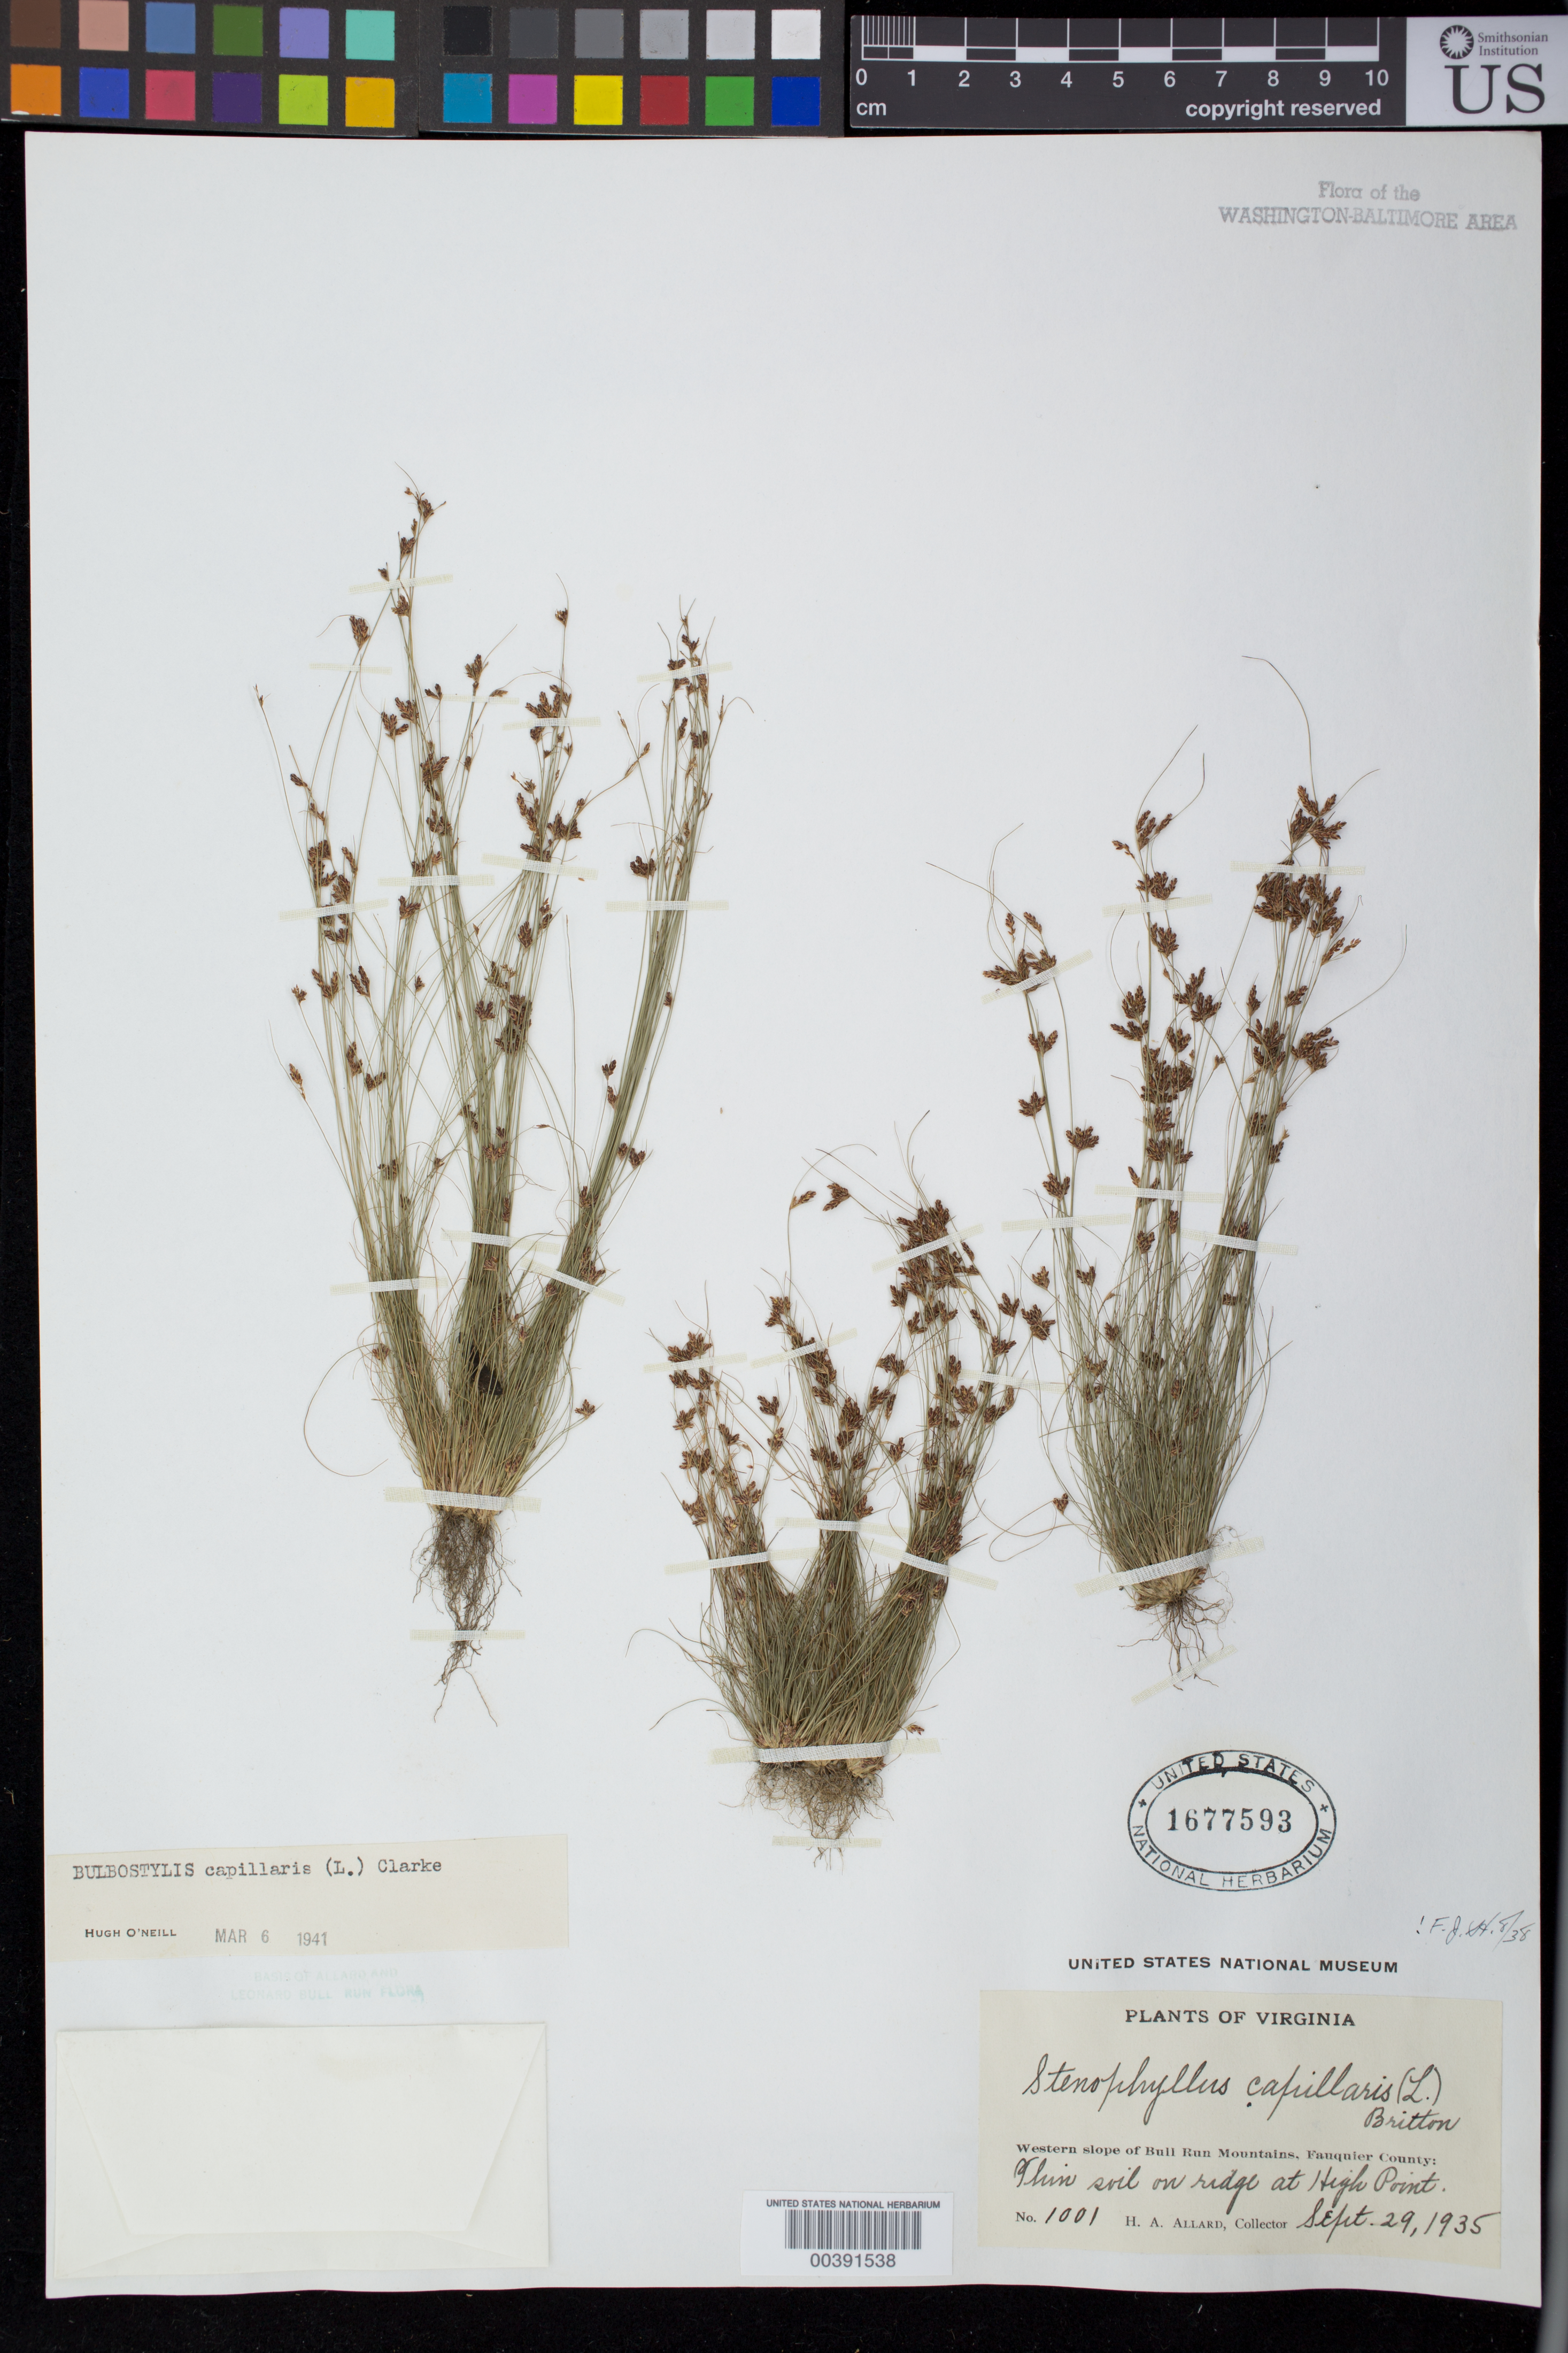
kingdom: Plantae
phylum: Tracheophyta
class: Liliopsida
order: Poales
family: Cyperaceae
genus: Bulbostylis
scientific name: Bulbostylis capillaris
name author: (L.) Kunth ex C.B. Clarke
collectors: H. A. Allard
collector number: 1001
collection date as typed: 29 Sep 1935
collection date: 1935-09-29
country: United States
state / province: Virginia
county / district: Fauquier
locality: High Point cliffs, north of Thorofare Gap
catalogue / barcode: US 1677593